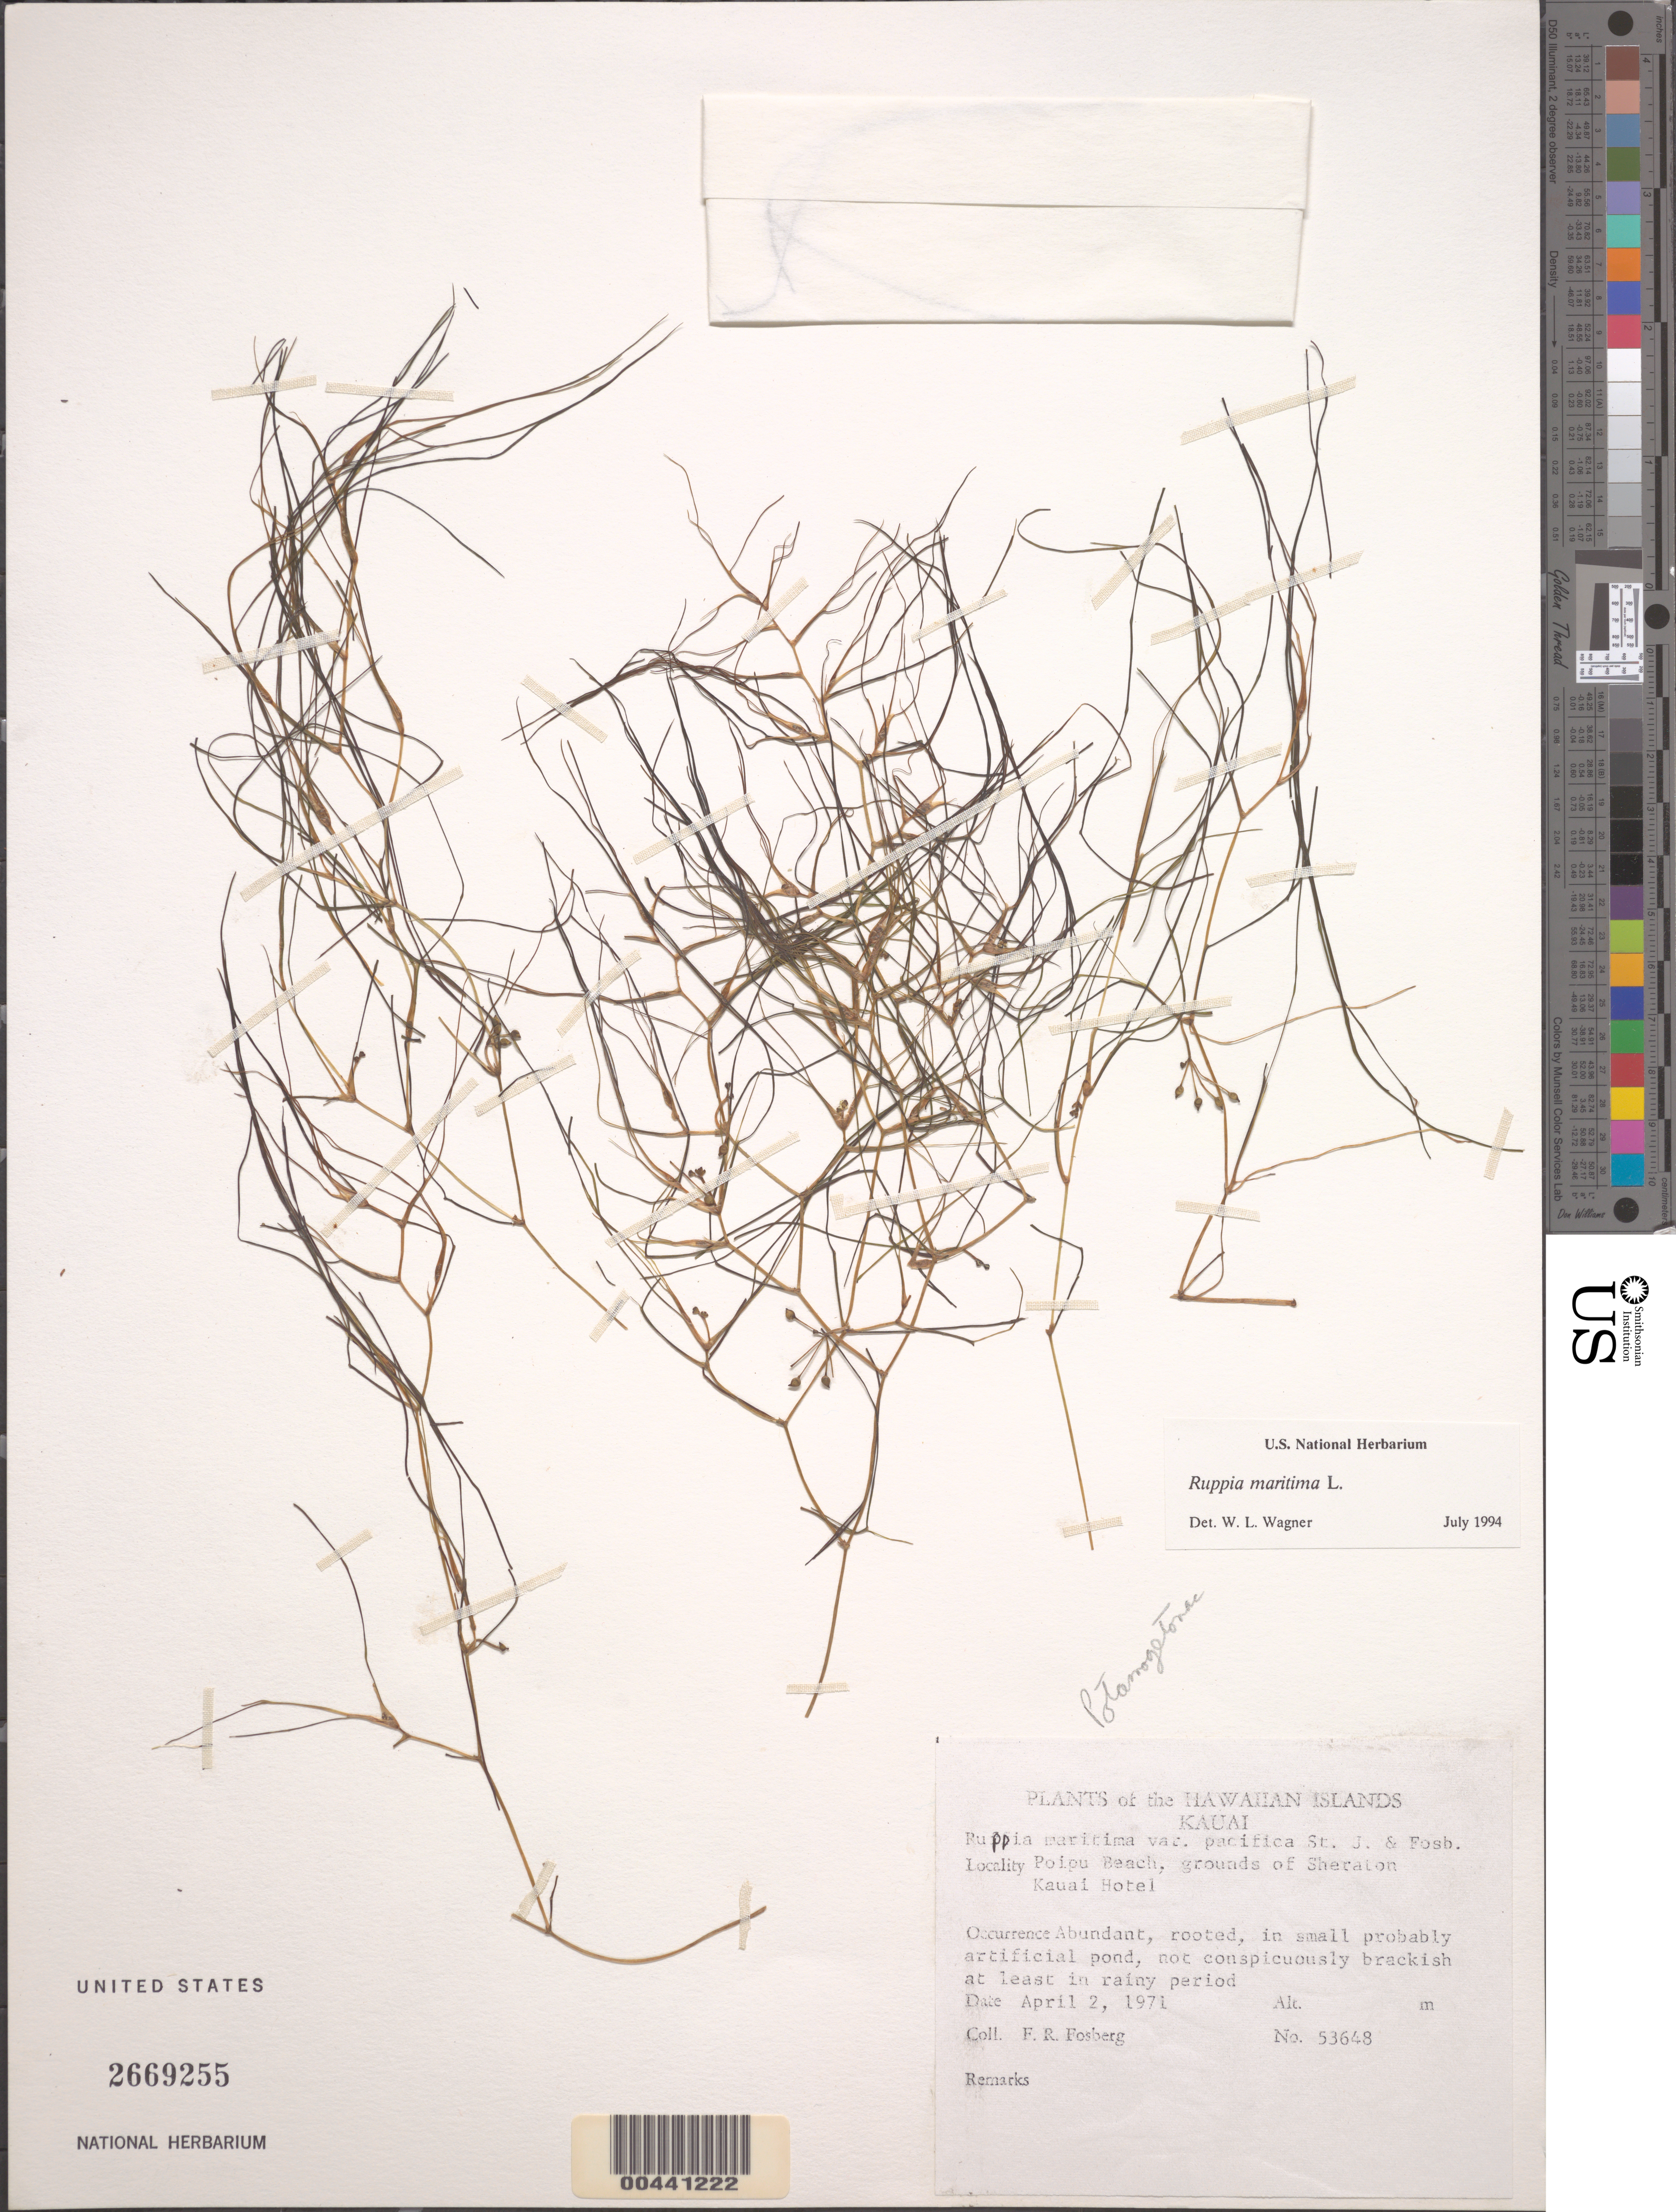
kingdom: Plantae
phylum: Tracheophyta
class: Liliopsida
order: Alismatales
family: Ruppiaceae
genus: Ruppia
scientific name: Ruppia maritima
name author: L.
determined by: Wagner, W. L., (BOT), Smithsonian Institution - National Museum of Natural History (UNITED STATES)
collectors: F. R. Fosberg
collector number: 53648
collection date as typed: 2 Apr 1971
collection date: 1971-04-02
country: United States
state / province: Hawaii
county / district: Kauai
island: Kaua'i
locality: Poipu Beach, grounds of Sheraton Kauai Hotel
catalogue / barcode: US 2669255